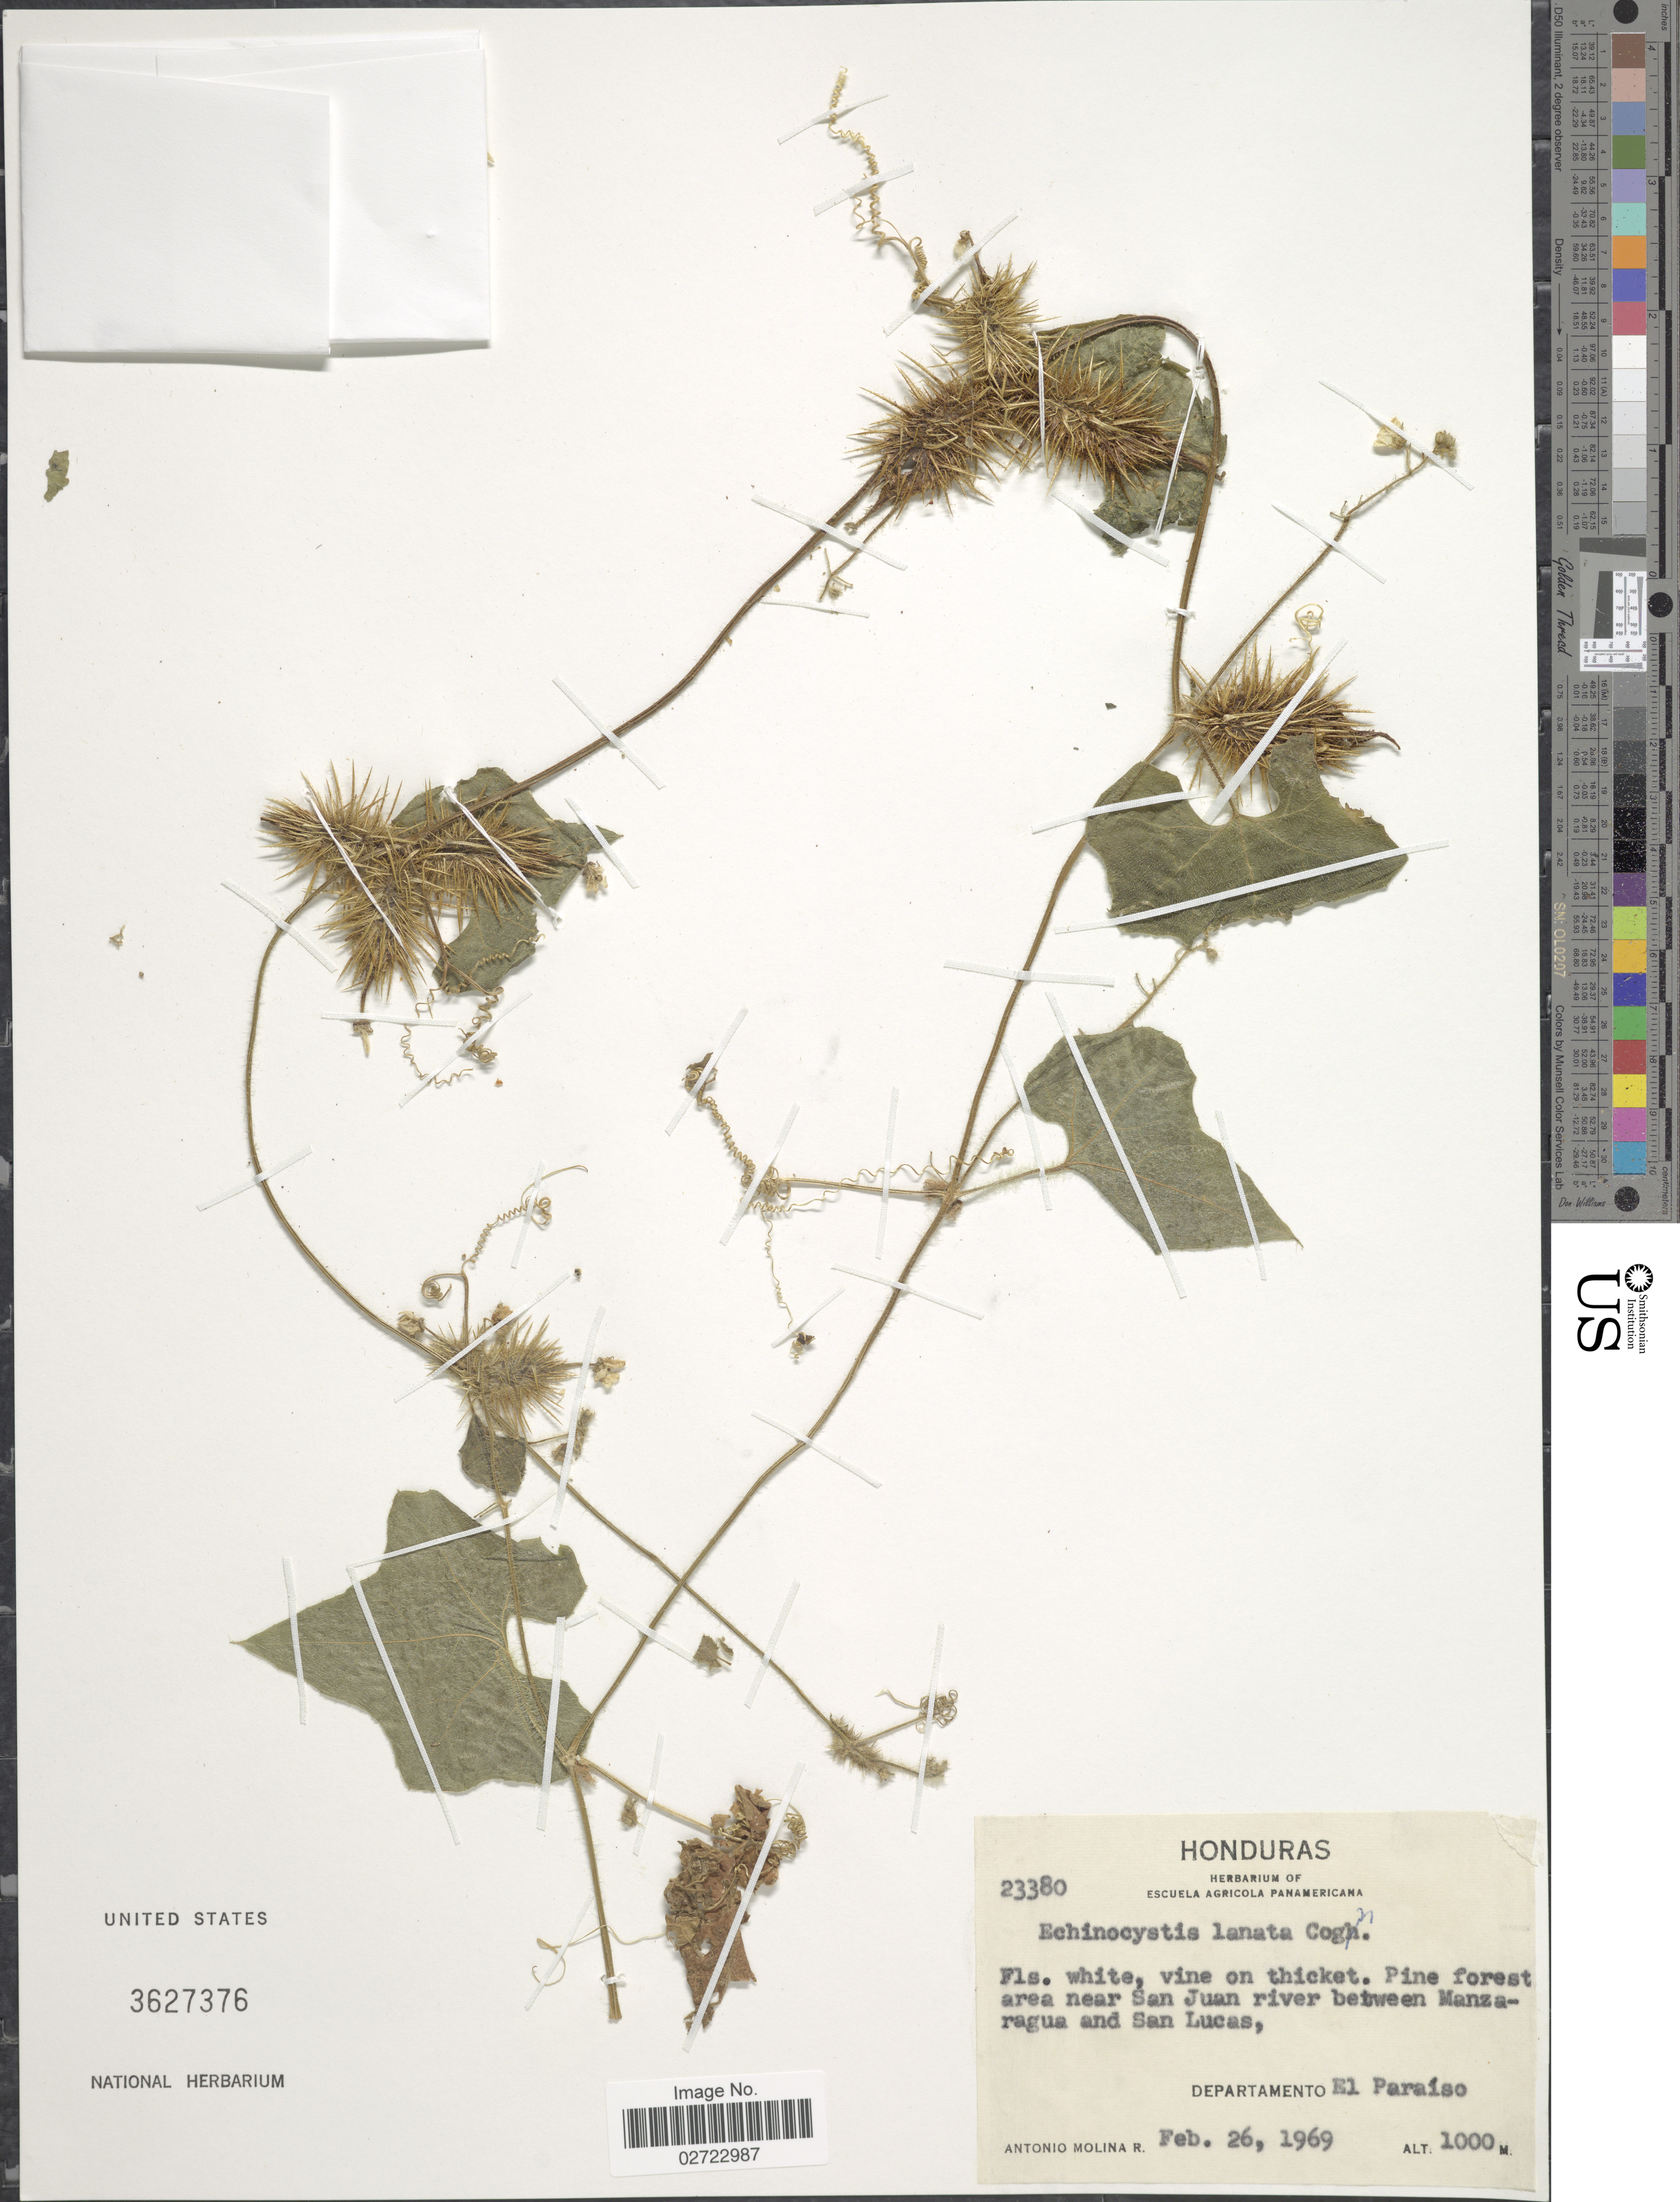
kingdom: Plantae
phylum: Tracheophyta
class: Magnoliopsida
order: Cucurbitales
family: Cucurbitaceae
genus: Echinopepon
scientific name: Echinopepon horridus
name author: Naudin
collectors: A. Molina R.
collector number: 23380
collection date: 1969-02-26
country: Honduras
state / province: El Paraíso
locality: Pine forest area near San Juan river between Manzaragua and San Lucas.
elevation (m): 1000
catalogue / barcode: US 3627376